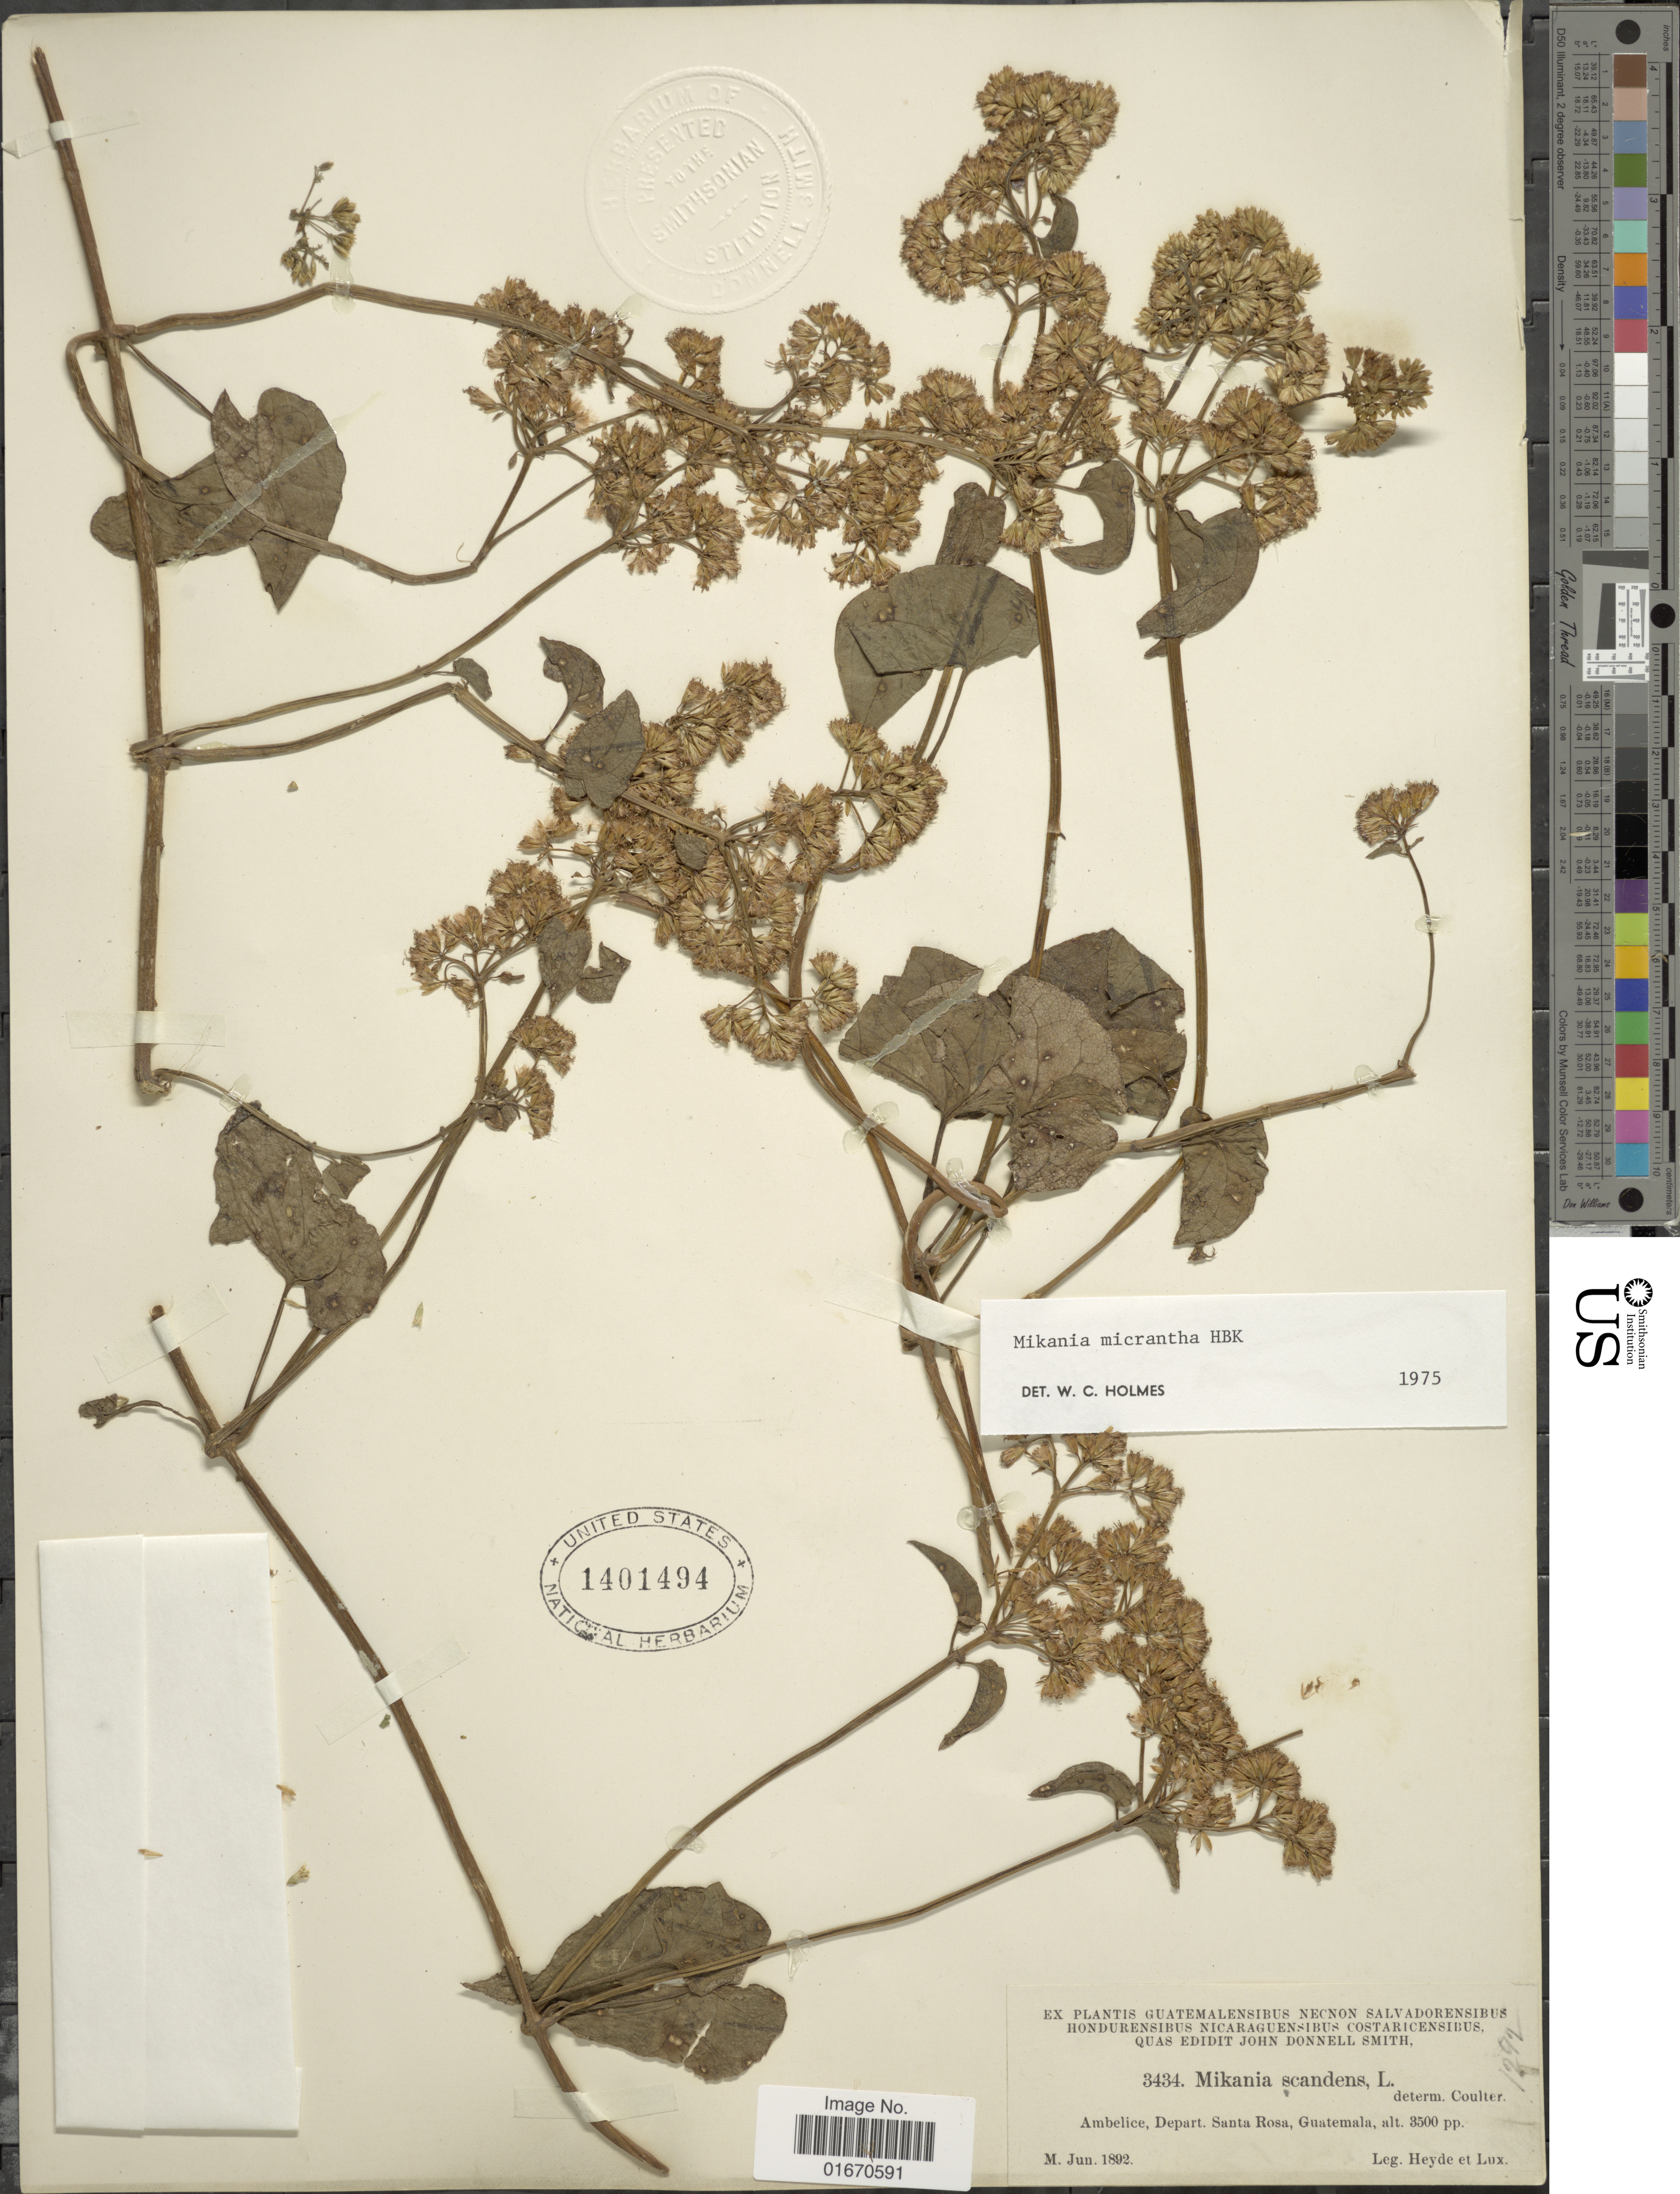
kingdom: Plantae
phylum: Tracheophyta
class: Magnoliopsida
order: Asterales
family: Asteraceae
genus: Mikania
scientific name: Mikania micrantha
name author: Kunth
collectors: Heyde & Lux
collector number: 3434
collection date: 1892-06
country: Guatemala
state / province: Santa Rosa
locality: Ambelice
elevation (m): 1067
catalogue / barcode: US 1401494